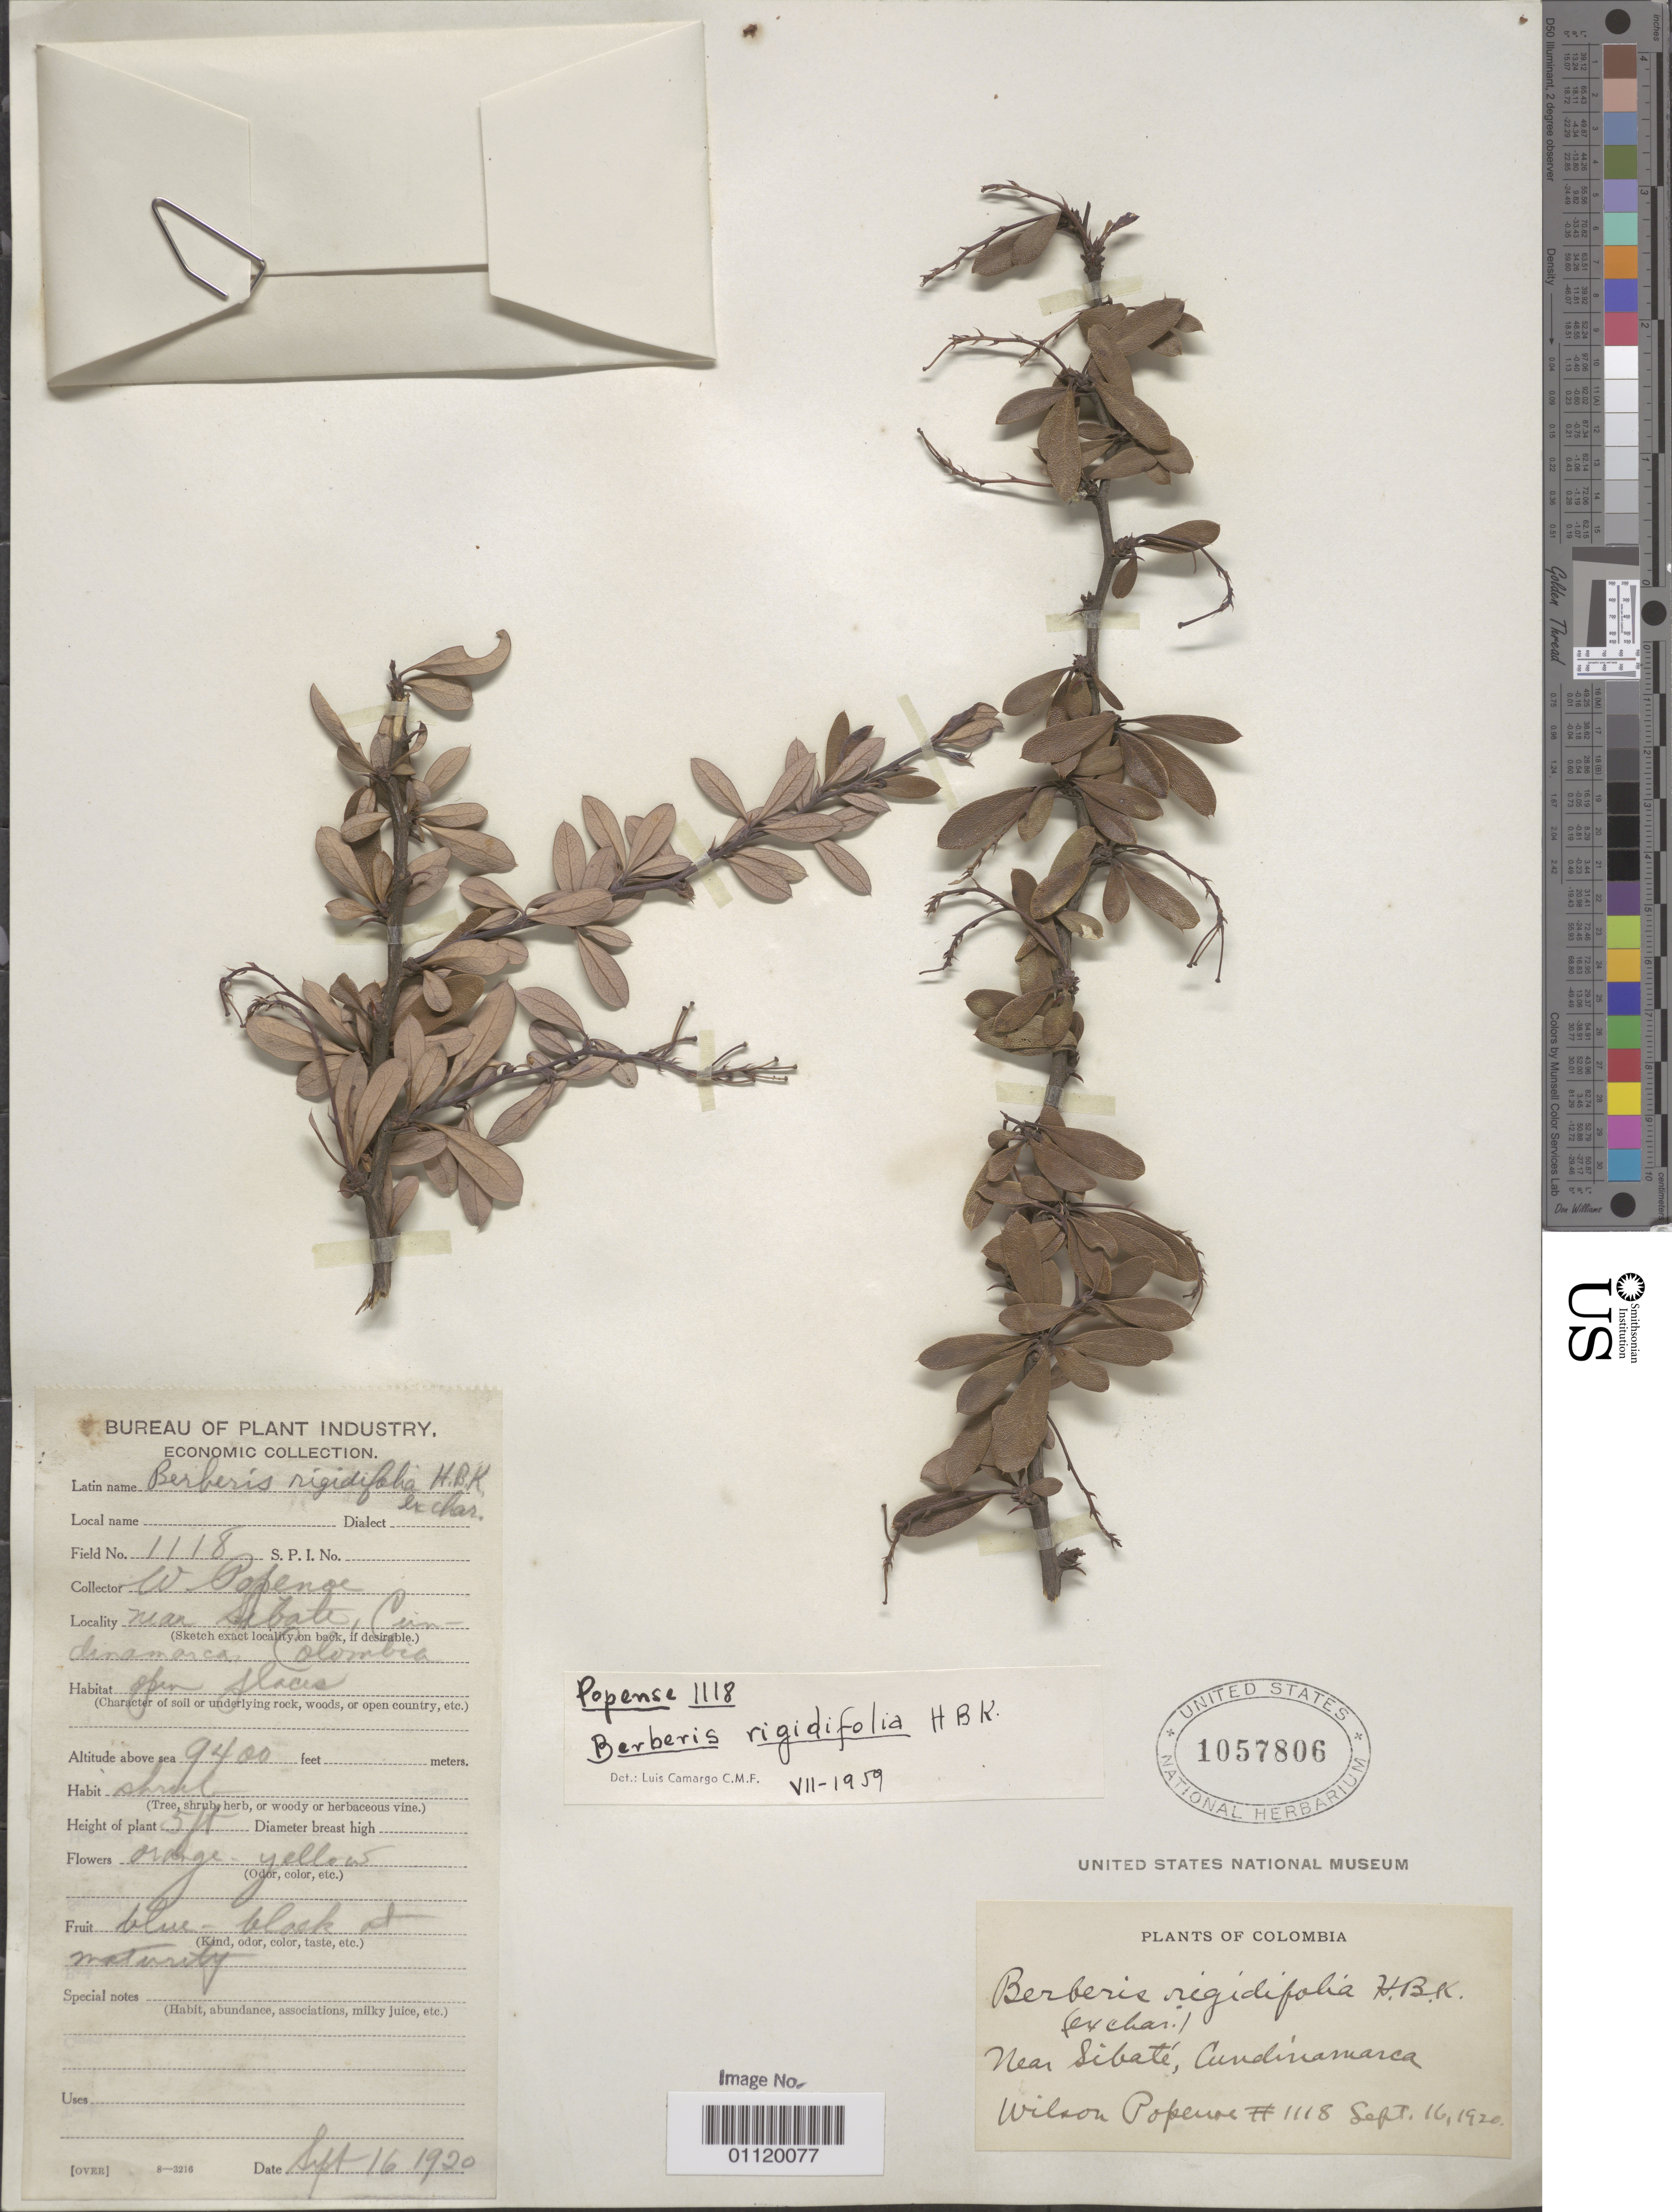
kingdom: Plantae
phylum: Tracheophyta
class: Magnoliopsida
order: Ranunculales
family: Berberidaceae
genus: Berberis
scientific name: Berberis rigidifolia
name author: Kunth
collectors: F. W. Popenoe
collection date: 1920-09-16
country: Colombia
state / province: Cundinamarca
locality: Near Sibaté. Open glacis.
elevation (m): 2865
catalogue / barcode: US 1057806